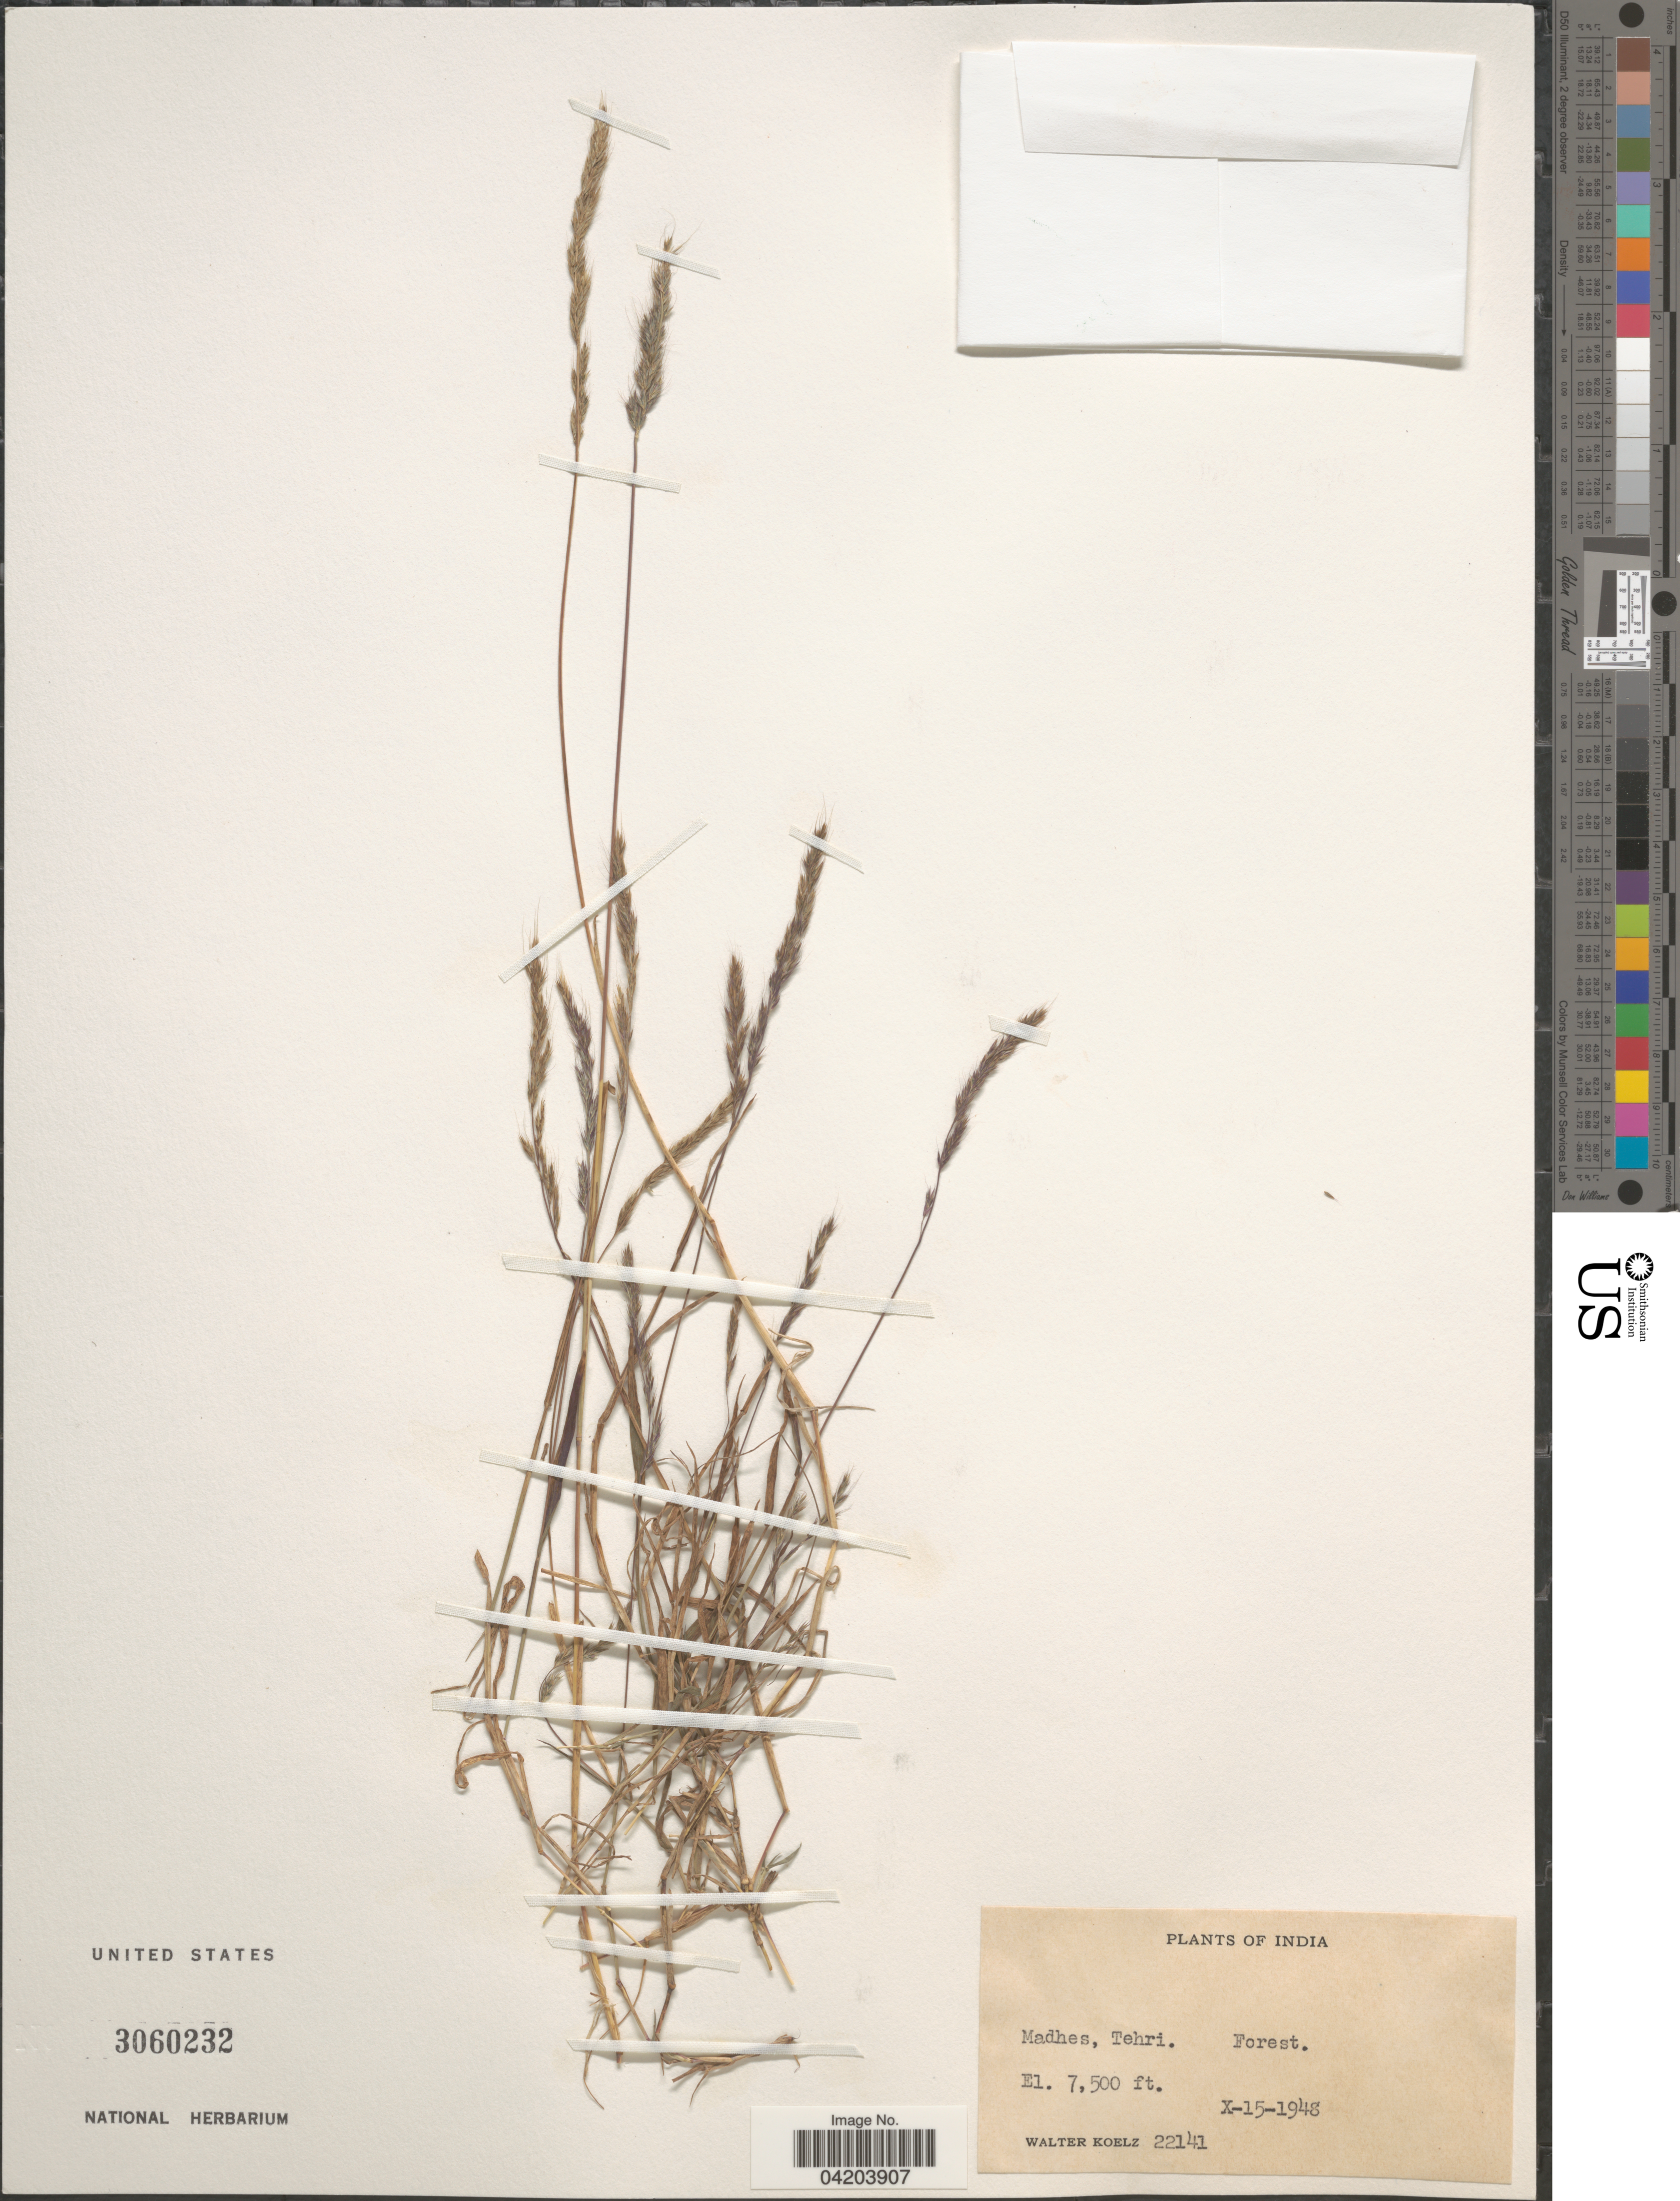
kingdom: Plantae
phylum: Tracheophyta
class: Liliopsida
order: Poales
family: Poaceae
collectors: W. N. Koelz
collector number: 22141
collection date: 1948-10-15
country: India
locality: Madhes, Tehri.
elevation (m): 2286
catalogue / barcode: US 3060232